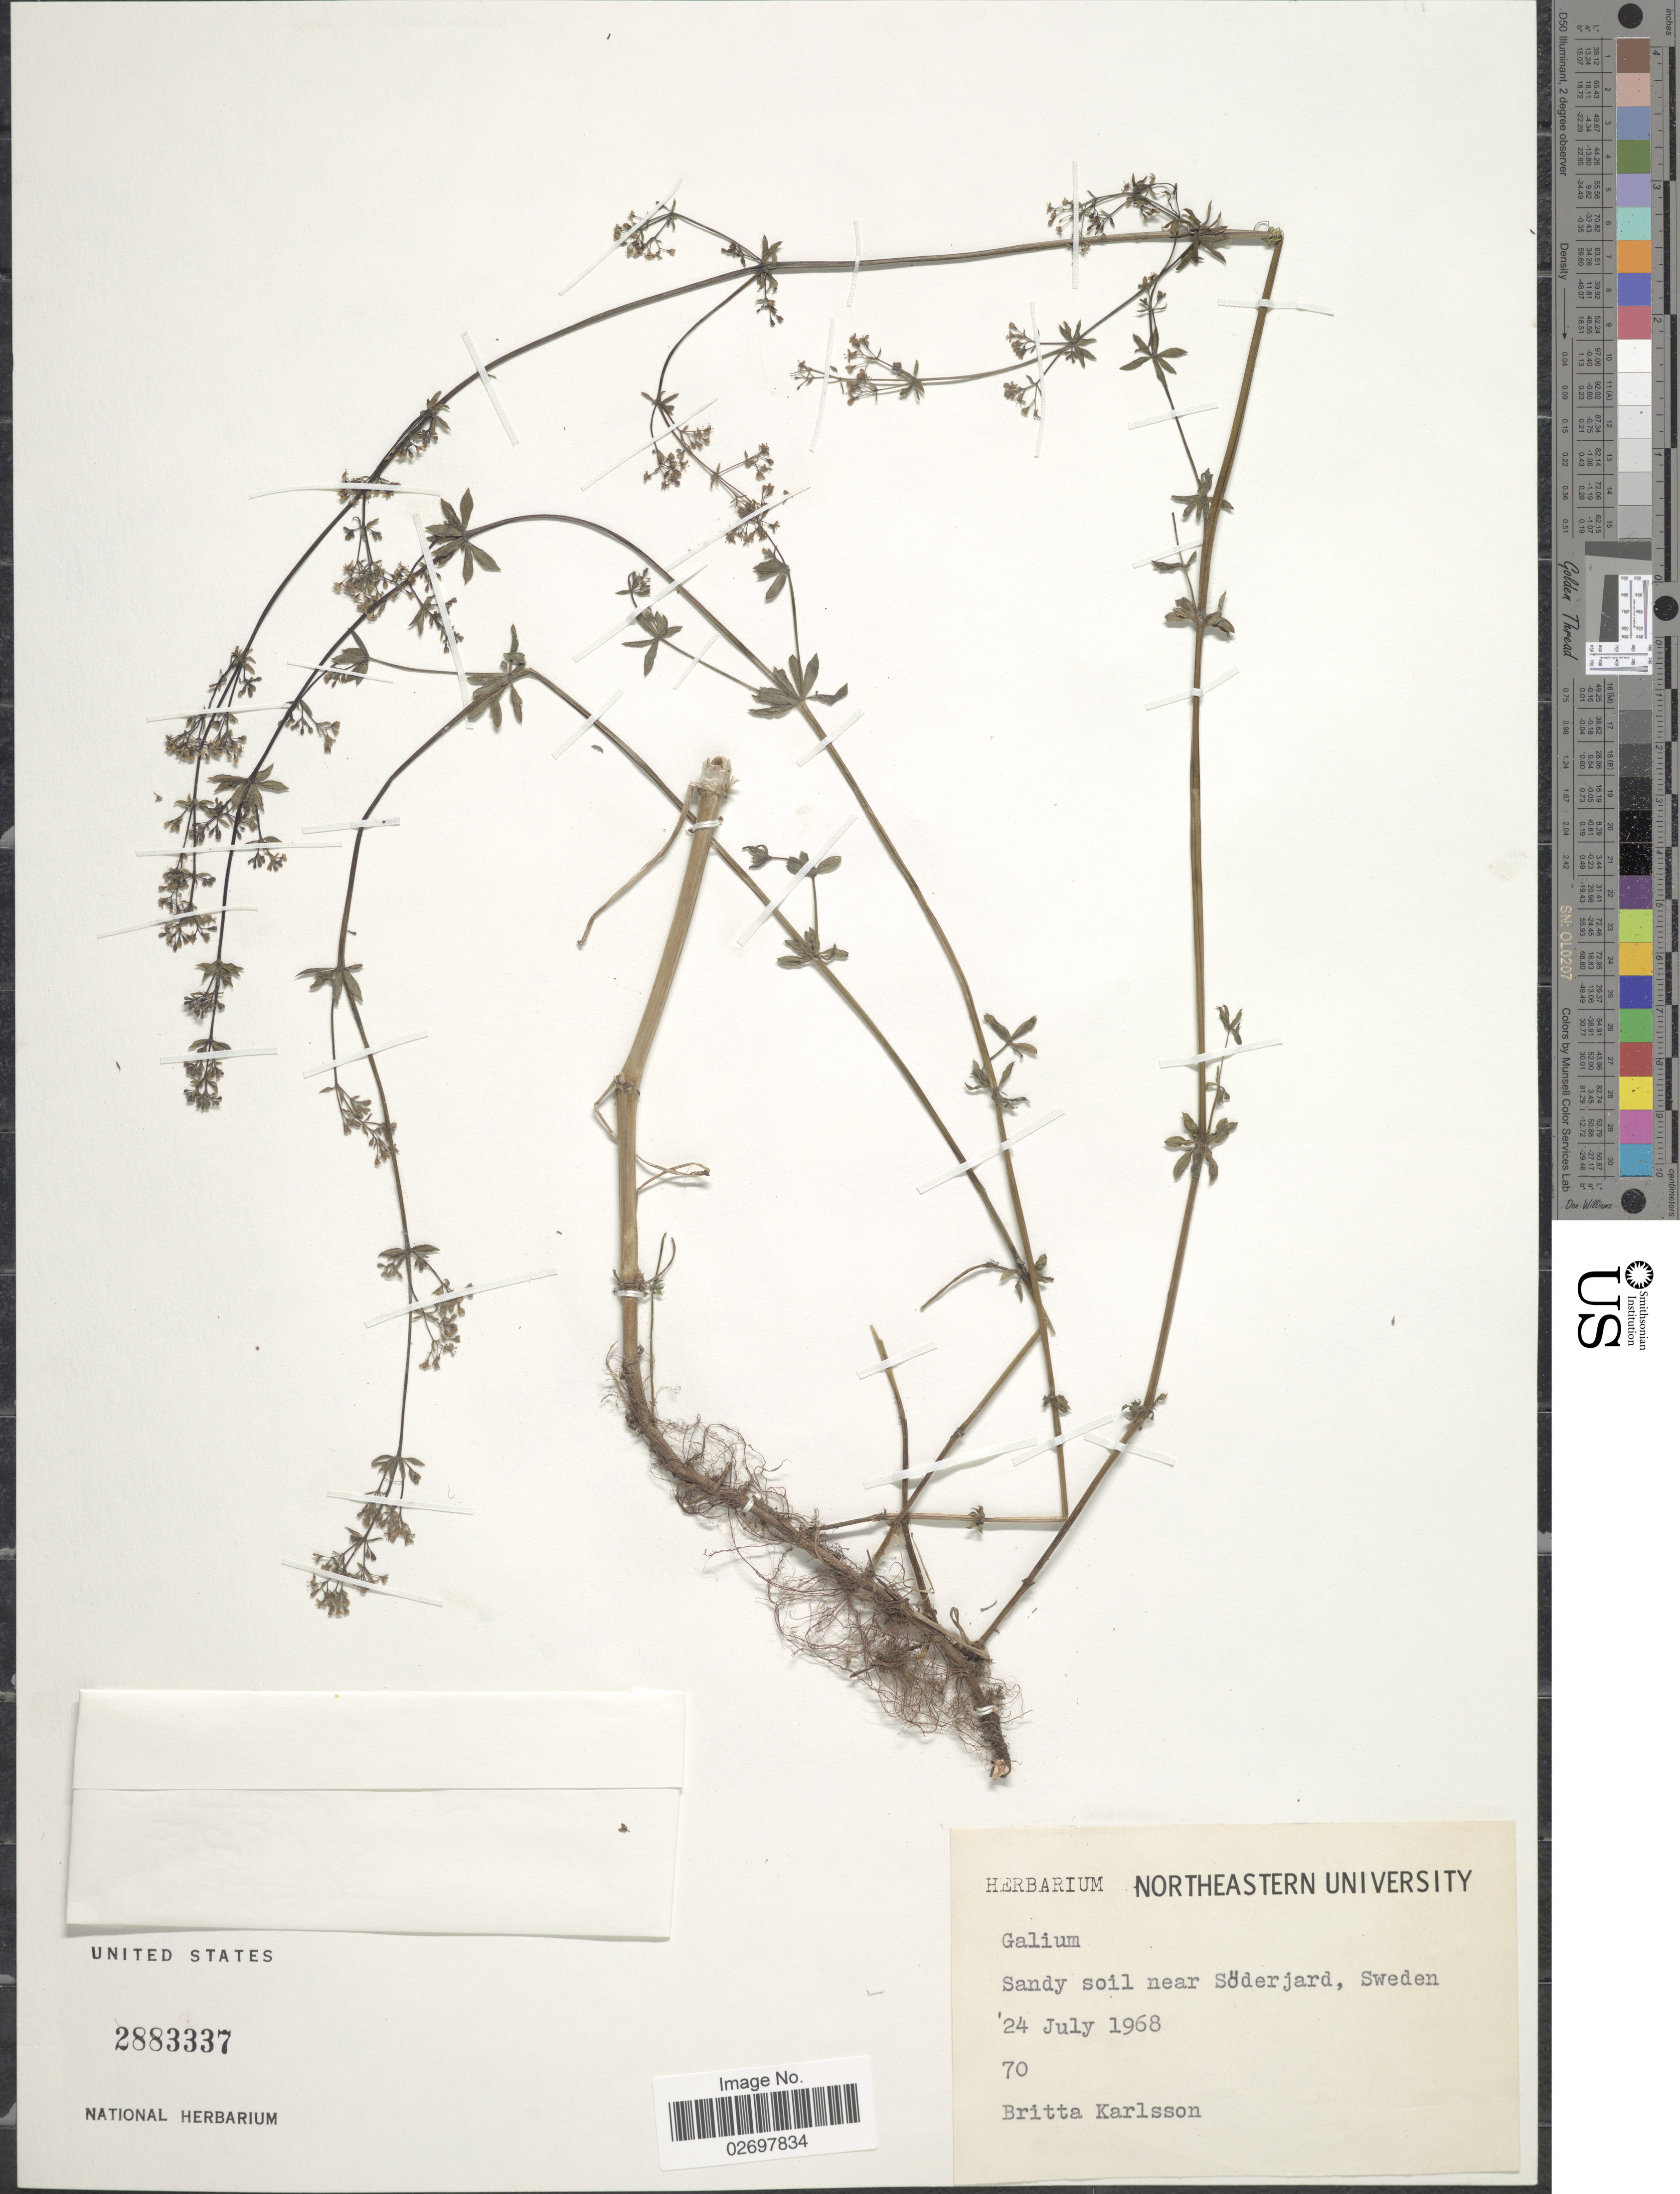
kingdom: Plantae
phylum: Tracheophyta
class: Magnoliopsida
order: Gentianales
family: Rubiaceae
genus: Galium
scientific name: Galium sp.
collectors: B. Karlsson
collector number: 70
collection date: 1968-07-24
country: Sweden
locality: Sandy soil near Soderjard, Sweden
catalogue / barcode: US 2883337